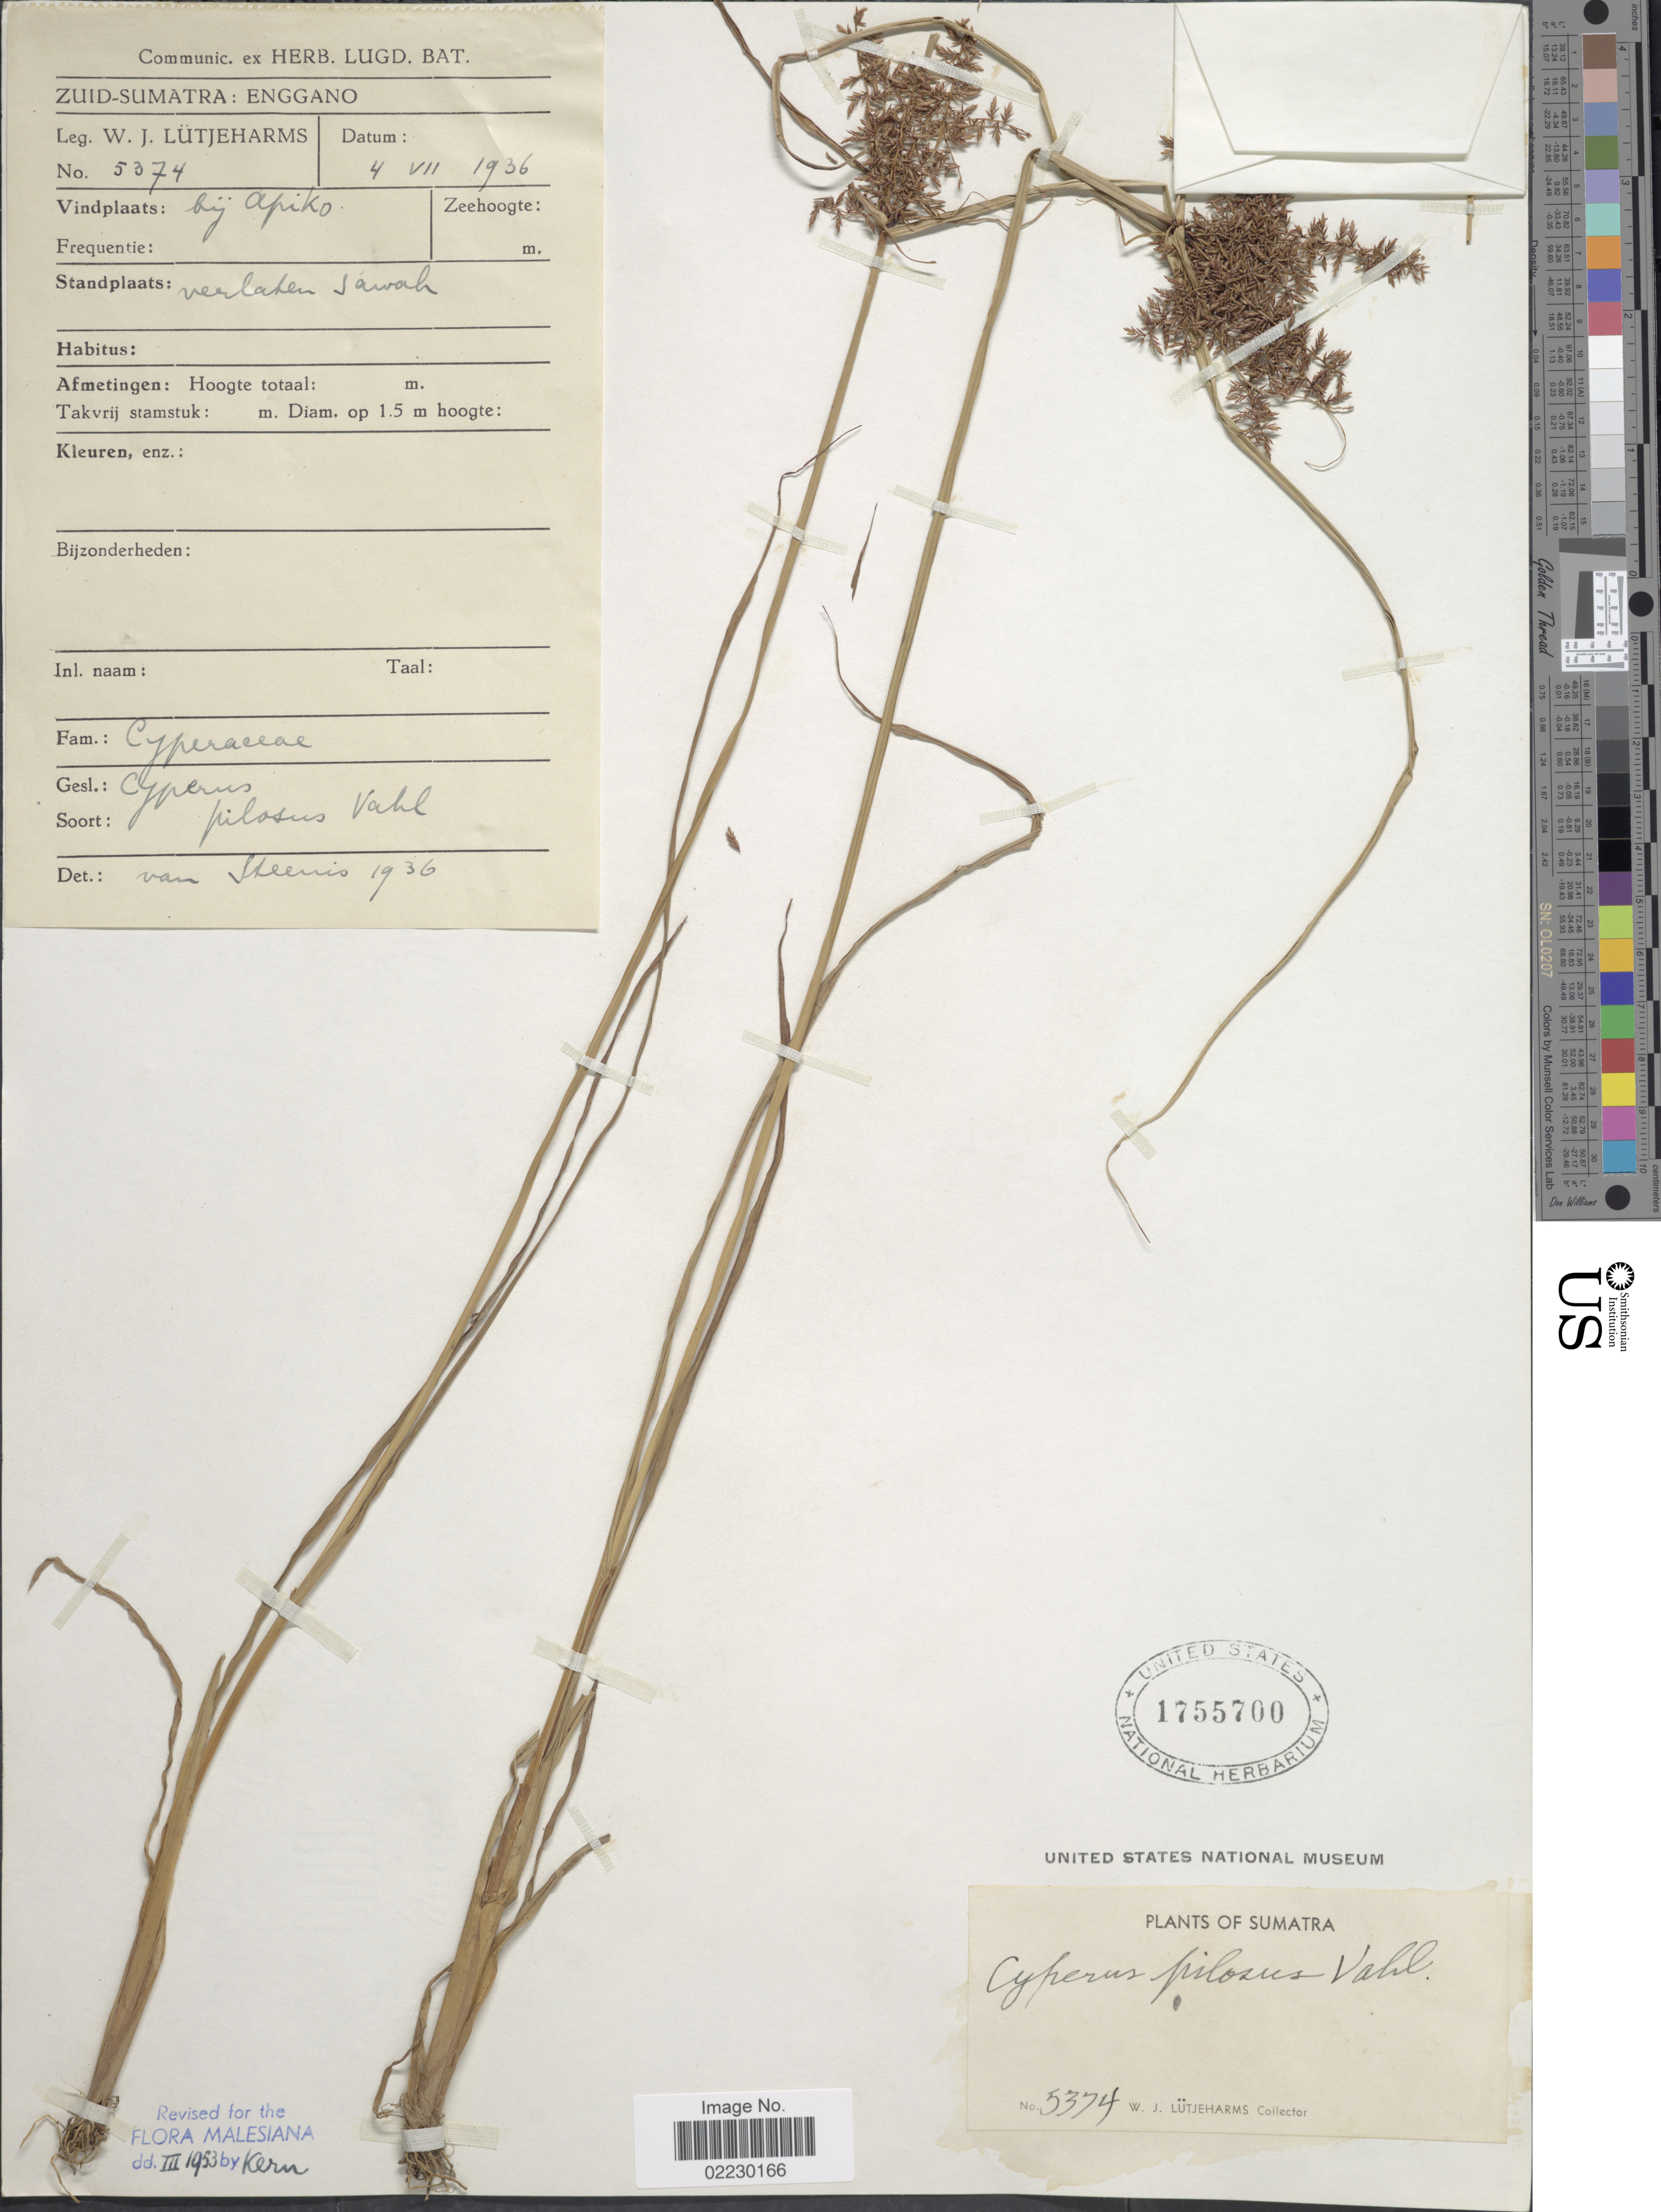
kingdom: Plantae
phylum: Tracheophyta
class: Liliopsida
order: Poales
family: Cyperaceae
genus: Cyperus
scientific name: Cyperus pilosus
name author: Vahl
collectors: W. Lütjeharms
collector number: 5374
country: Indonesia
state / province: Sumatra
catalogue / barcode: US 1755700